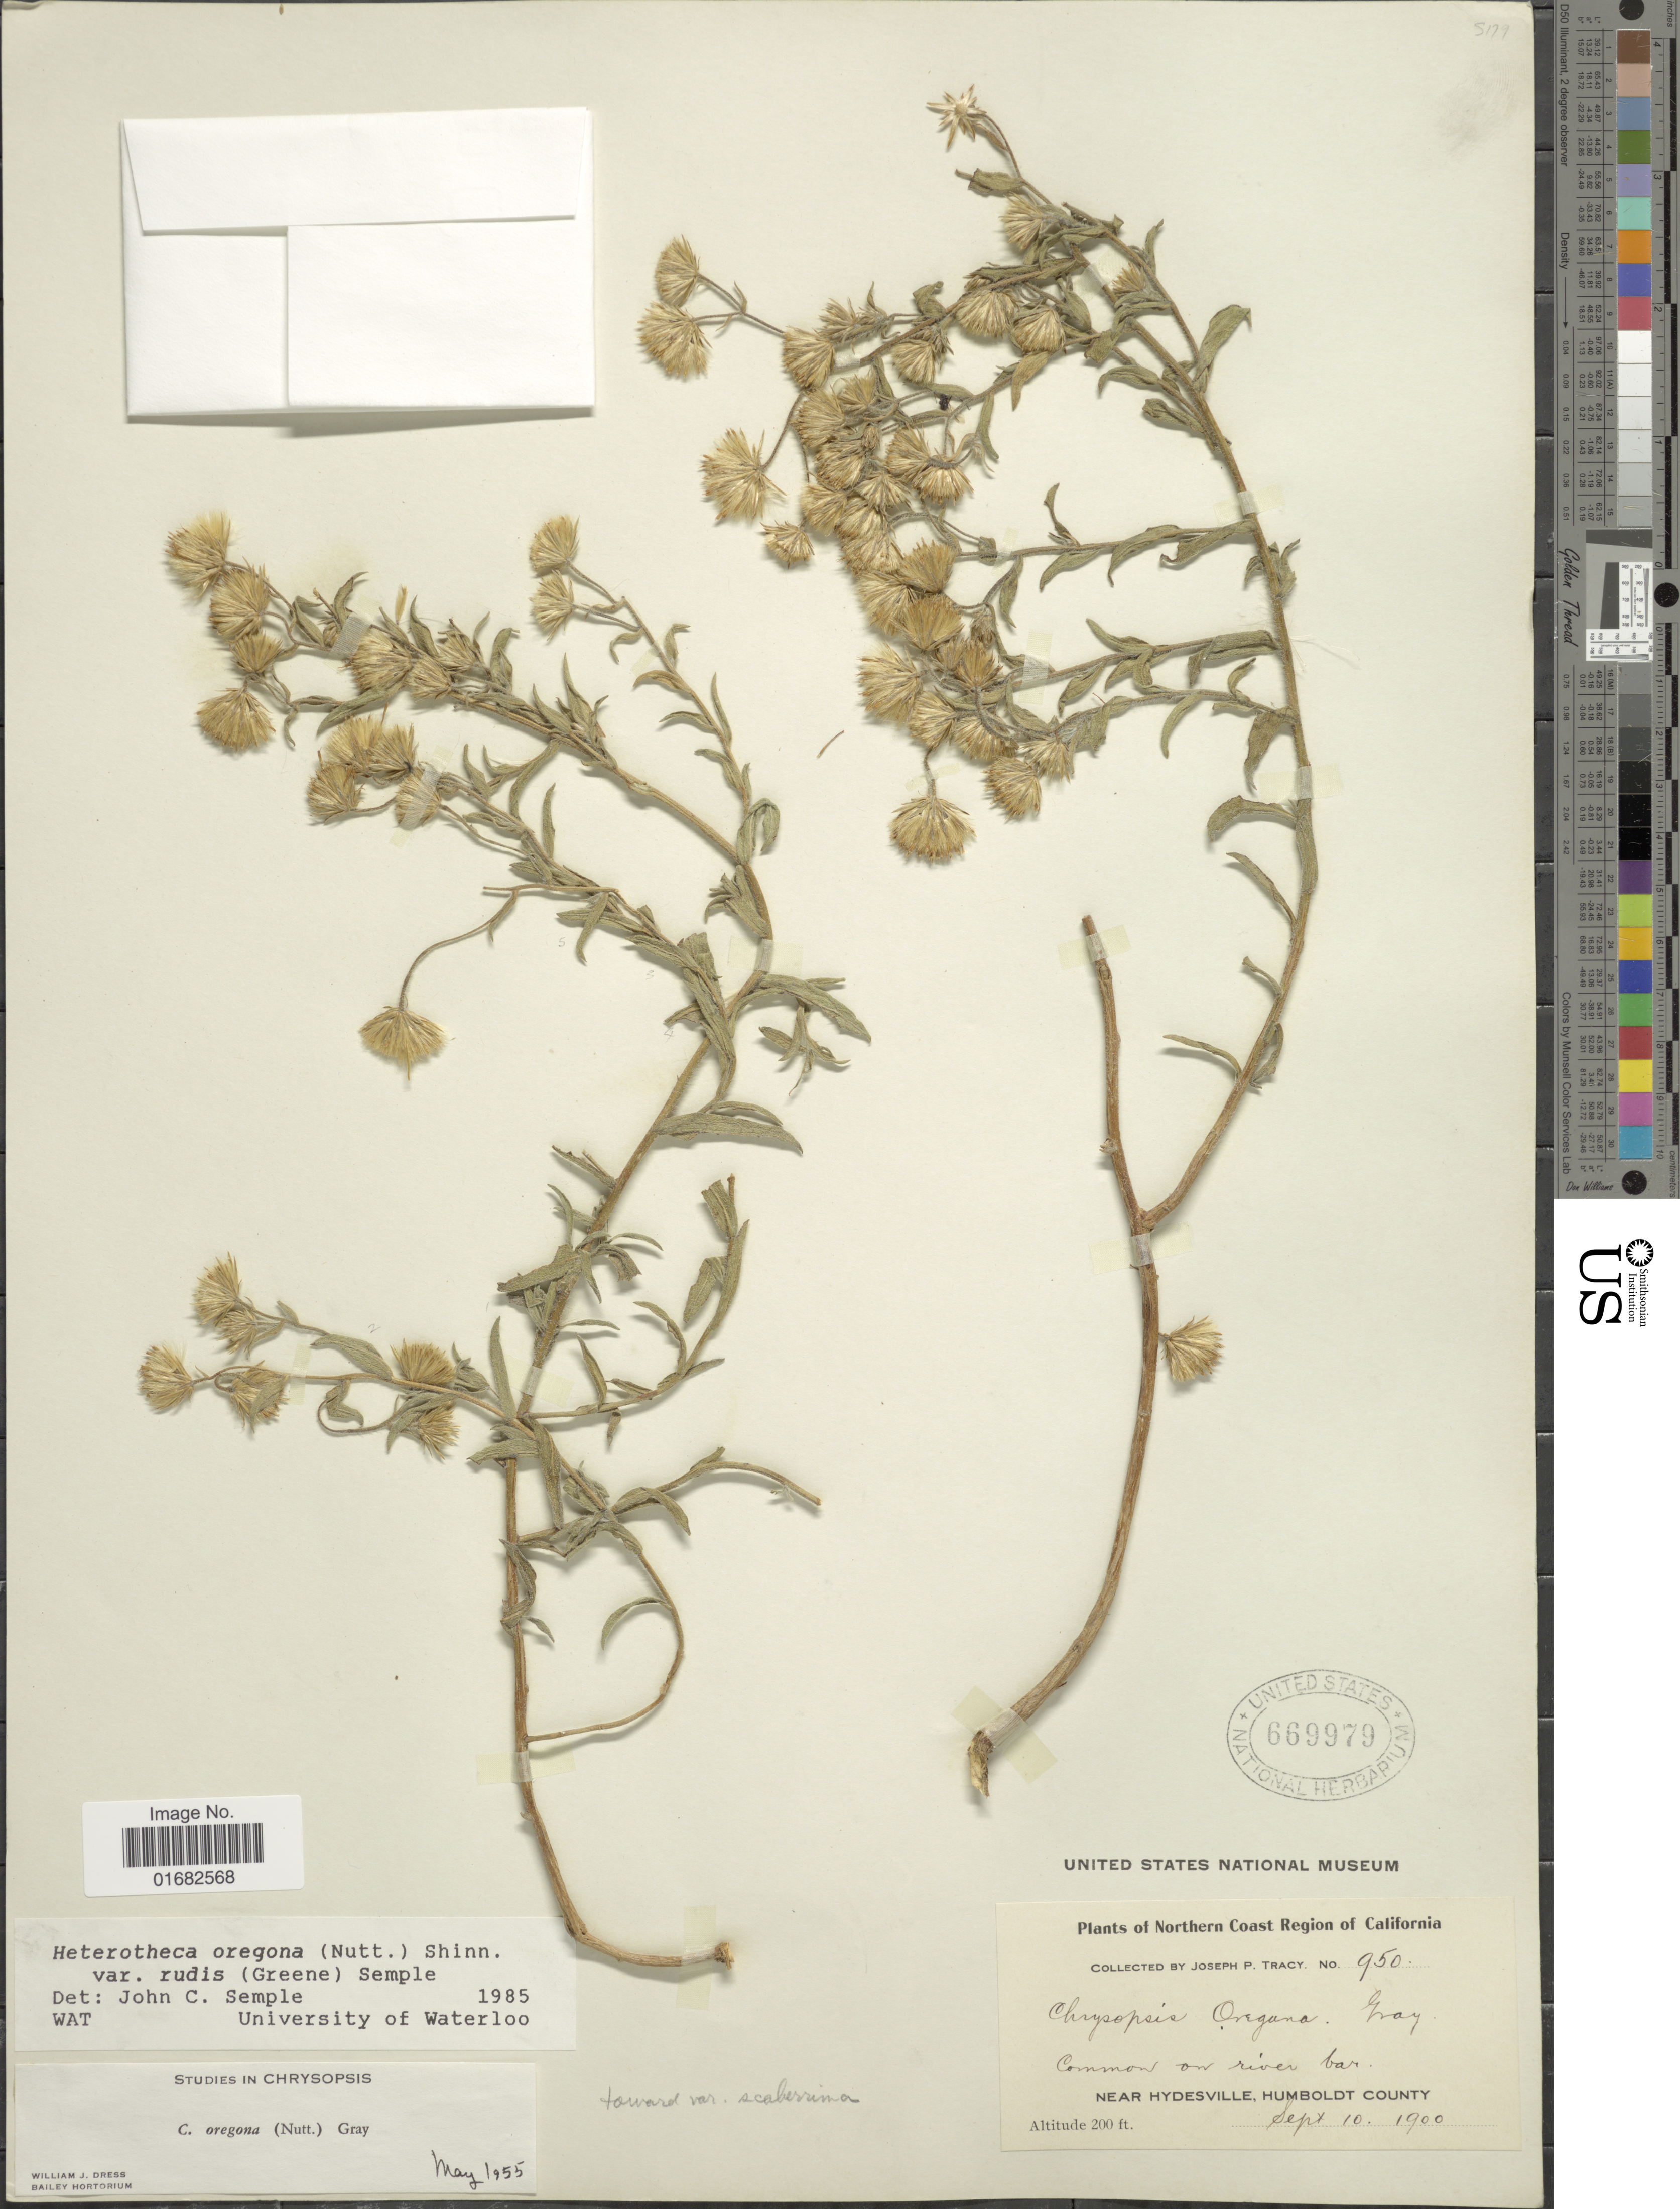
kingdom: Plantae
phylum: Tracheophyta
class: Magnoliopsida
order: Asterales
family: Asteraceae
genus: Heterotheca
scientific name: Heterotheca oregona var. rudis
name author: (Greene) Semple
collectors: J. Tracy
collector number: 950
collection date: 1900-09-10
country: United States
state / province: California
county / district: Humboldt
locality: Northern Coast Region. Near Hydesville, Humboldt County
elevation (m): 61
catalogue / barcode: US 669979